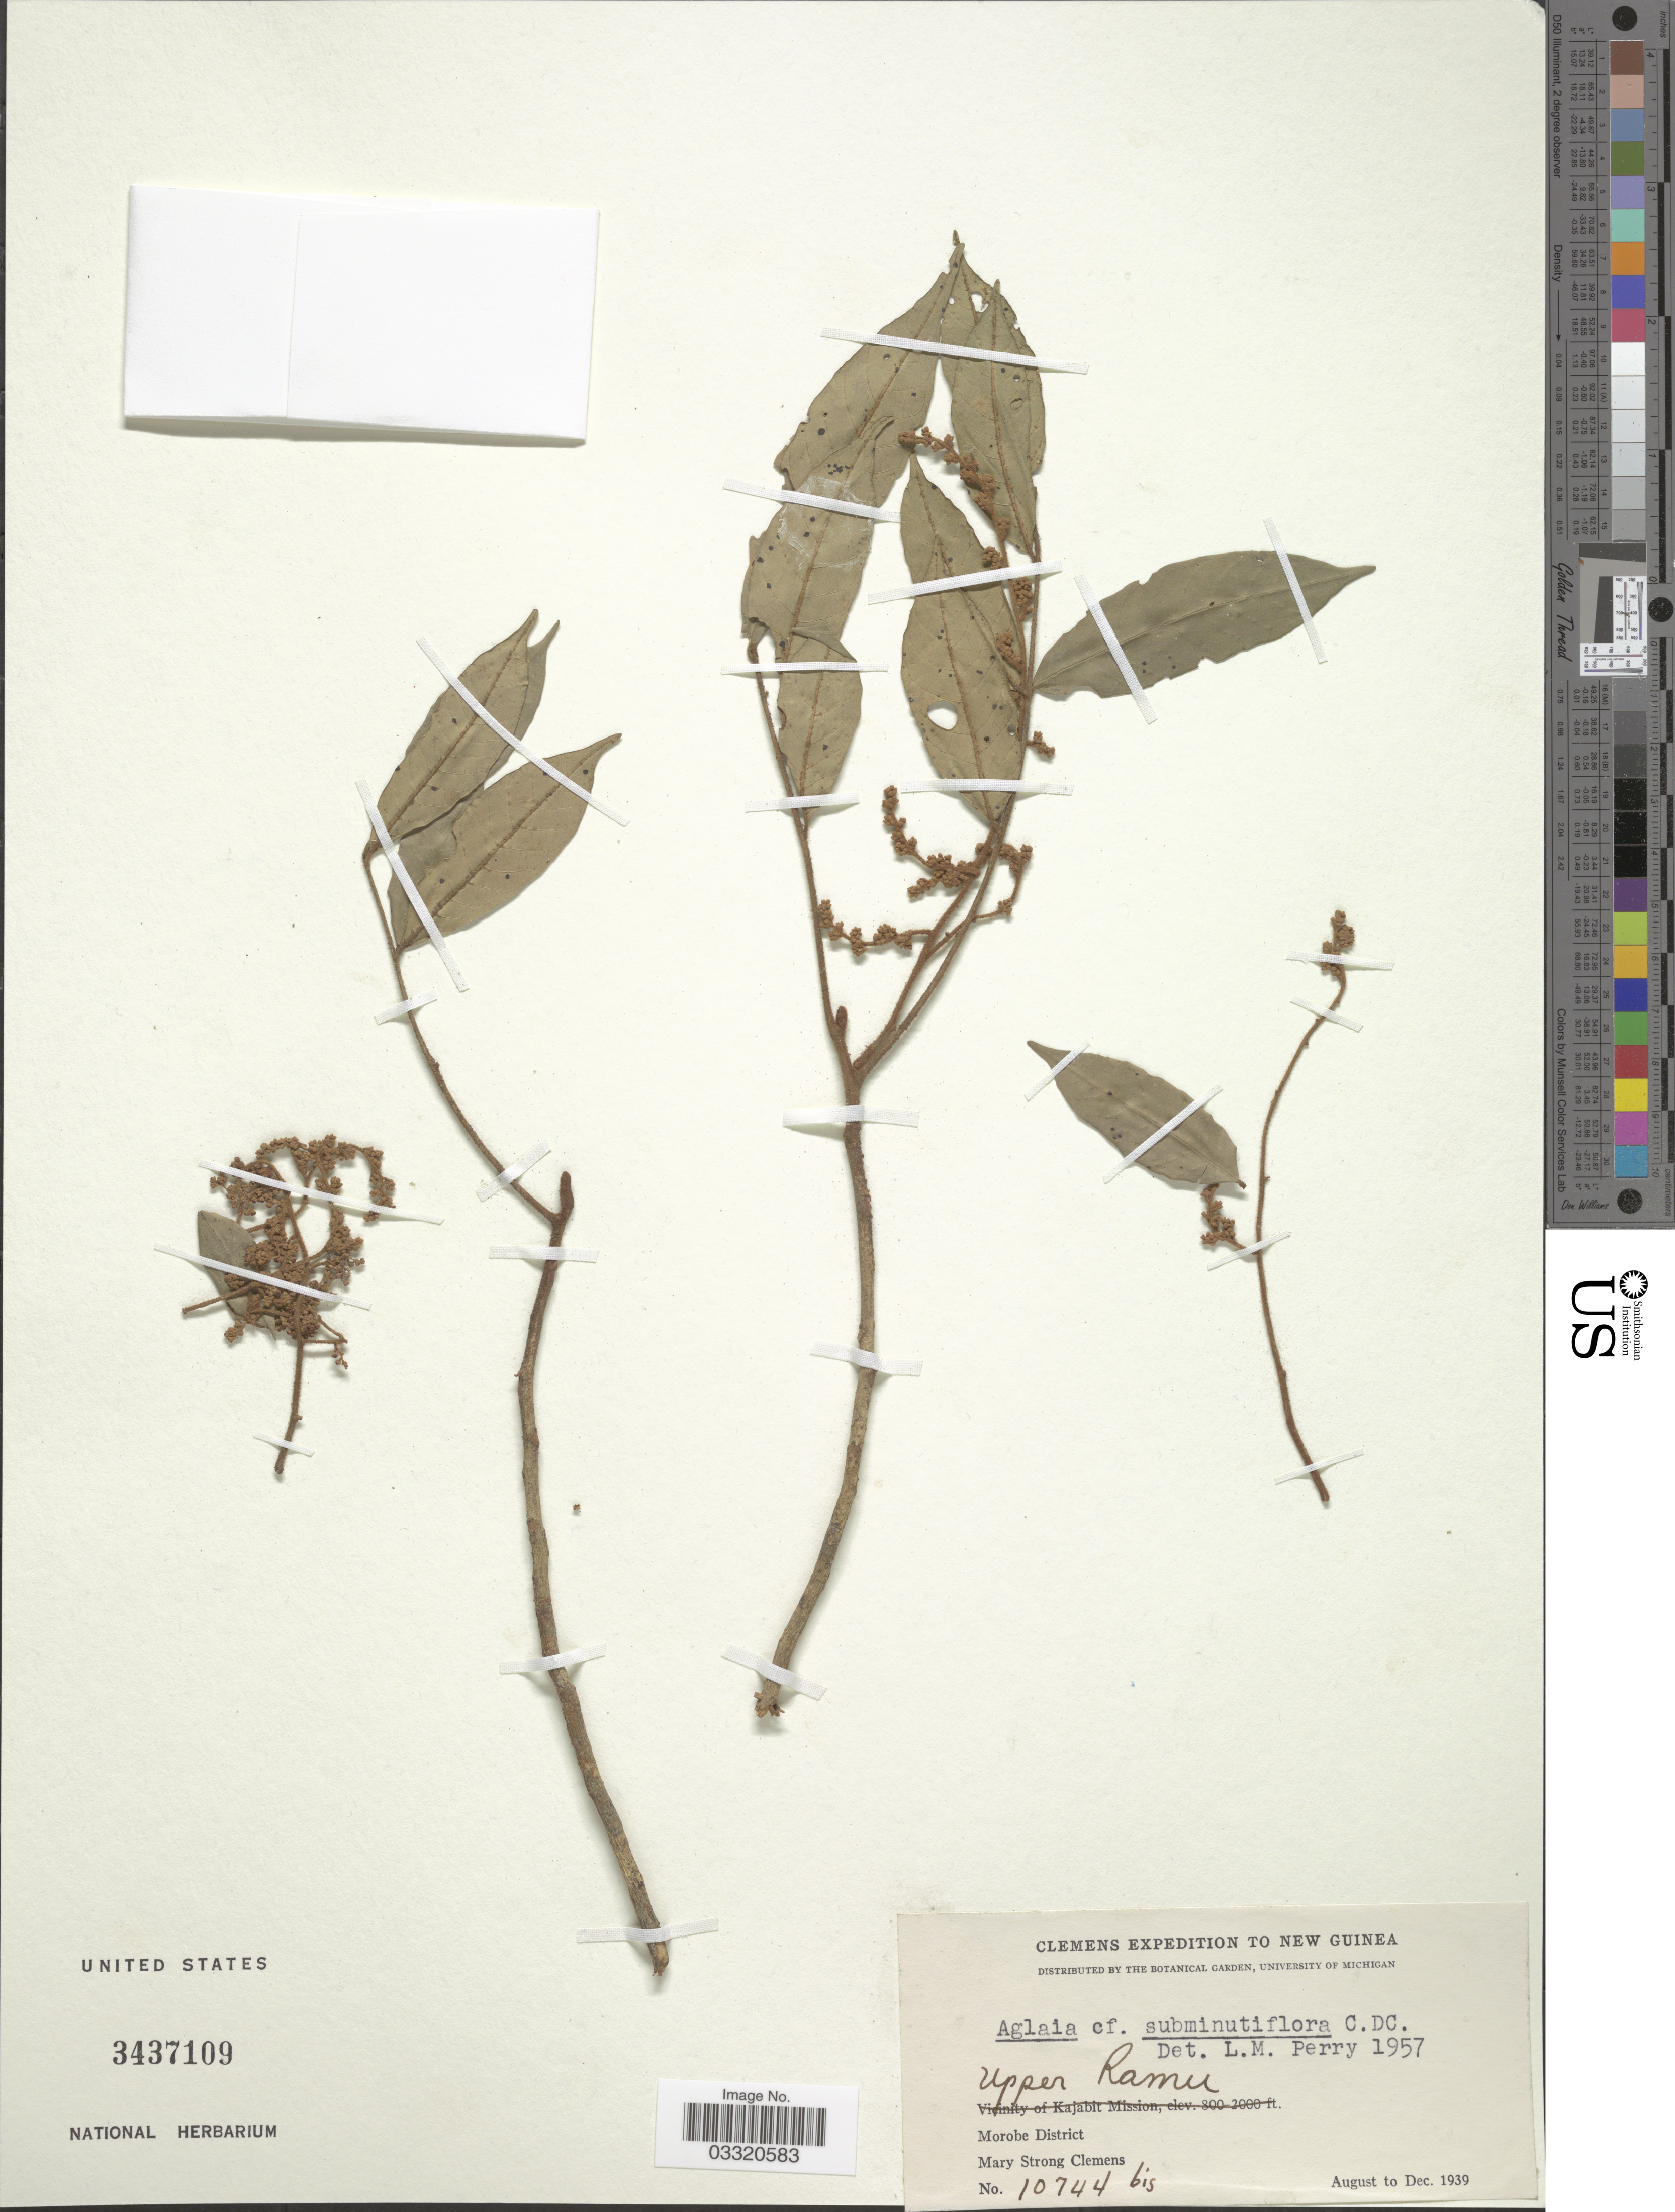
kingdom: Plantae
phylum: Tracheophyta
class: Magnoliopsida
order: Sapindales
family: Meliaceae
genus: Aglaia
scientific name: Aglaia subminutiflora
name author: C. DC.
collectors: M. S. Clemens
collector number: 10744 bis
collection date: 1939-08/1939-12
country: Papua New Guinea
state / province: Morobe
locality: New Guinea. Upper Ramu. Morobe District.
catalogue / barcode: US 3437109